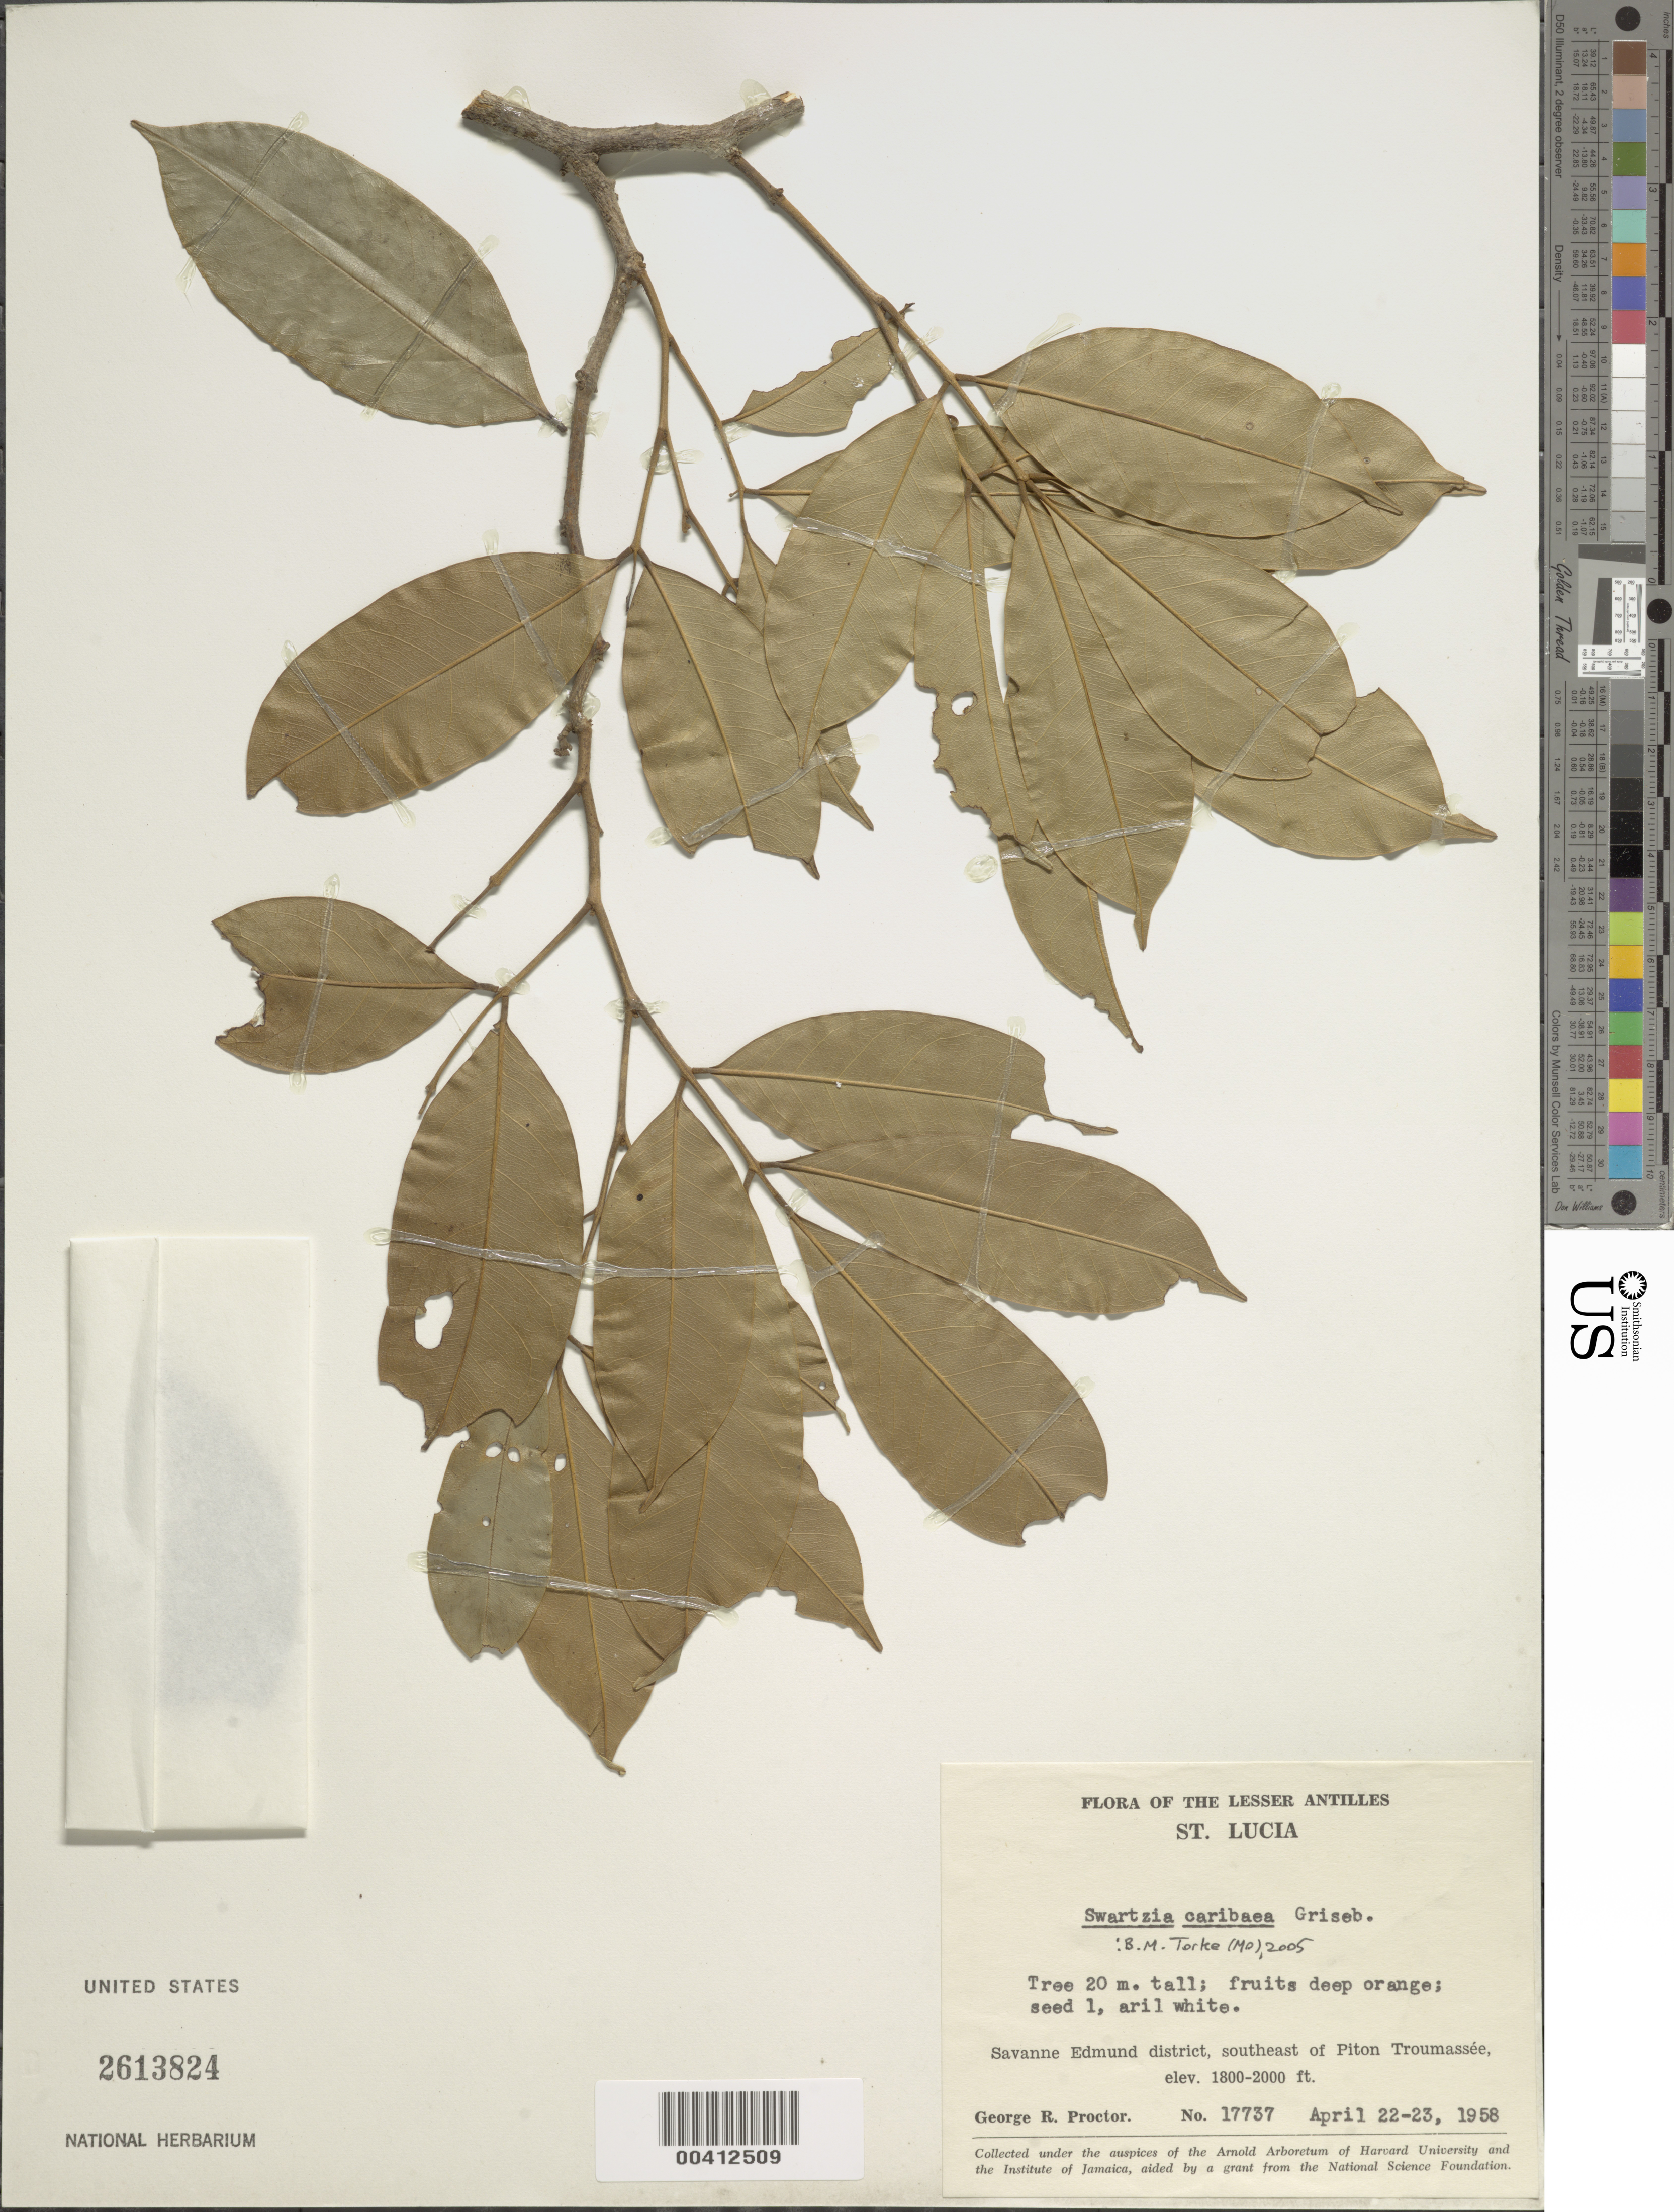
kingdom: Plantae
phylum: Tracheophyta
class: Magnoliopsida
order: Fabales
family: Fabaceae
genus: Swartzia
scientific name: Swartzia caribaea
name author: Griseb.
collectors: G. R. Proctor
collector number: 17737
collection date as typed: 22 Apr 1958 or 23 Apr 1958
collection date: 1958-04-22 or 1958-04-23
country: St. Lucia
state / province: Savanne Edmund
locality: Piton troumassee, se of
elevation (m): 549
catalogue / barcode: US 2612824